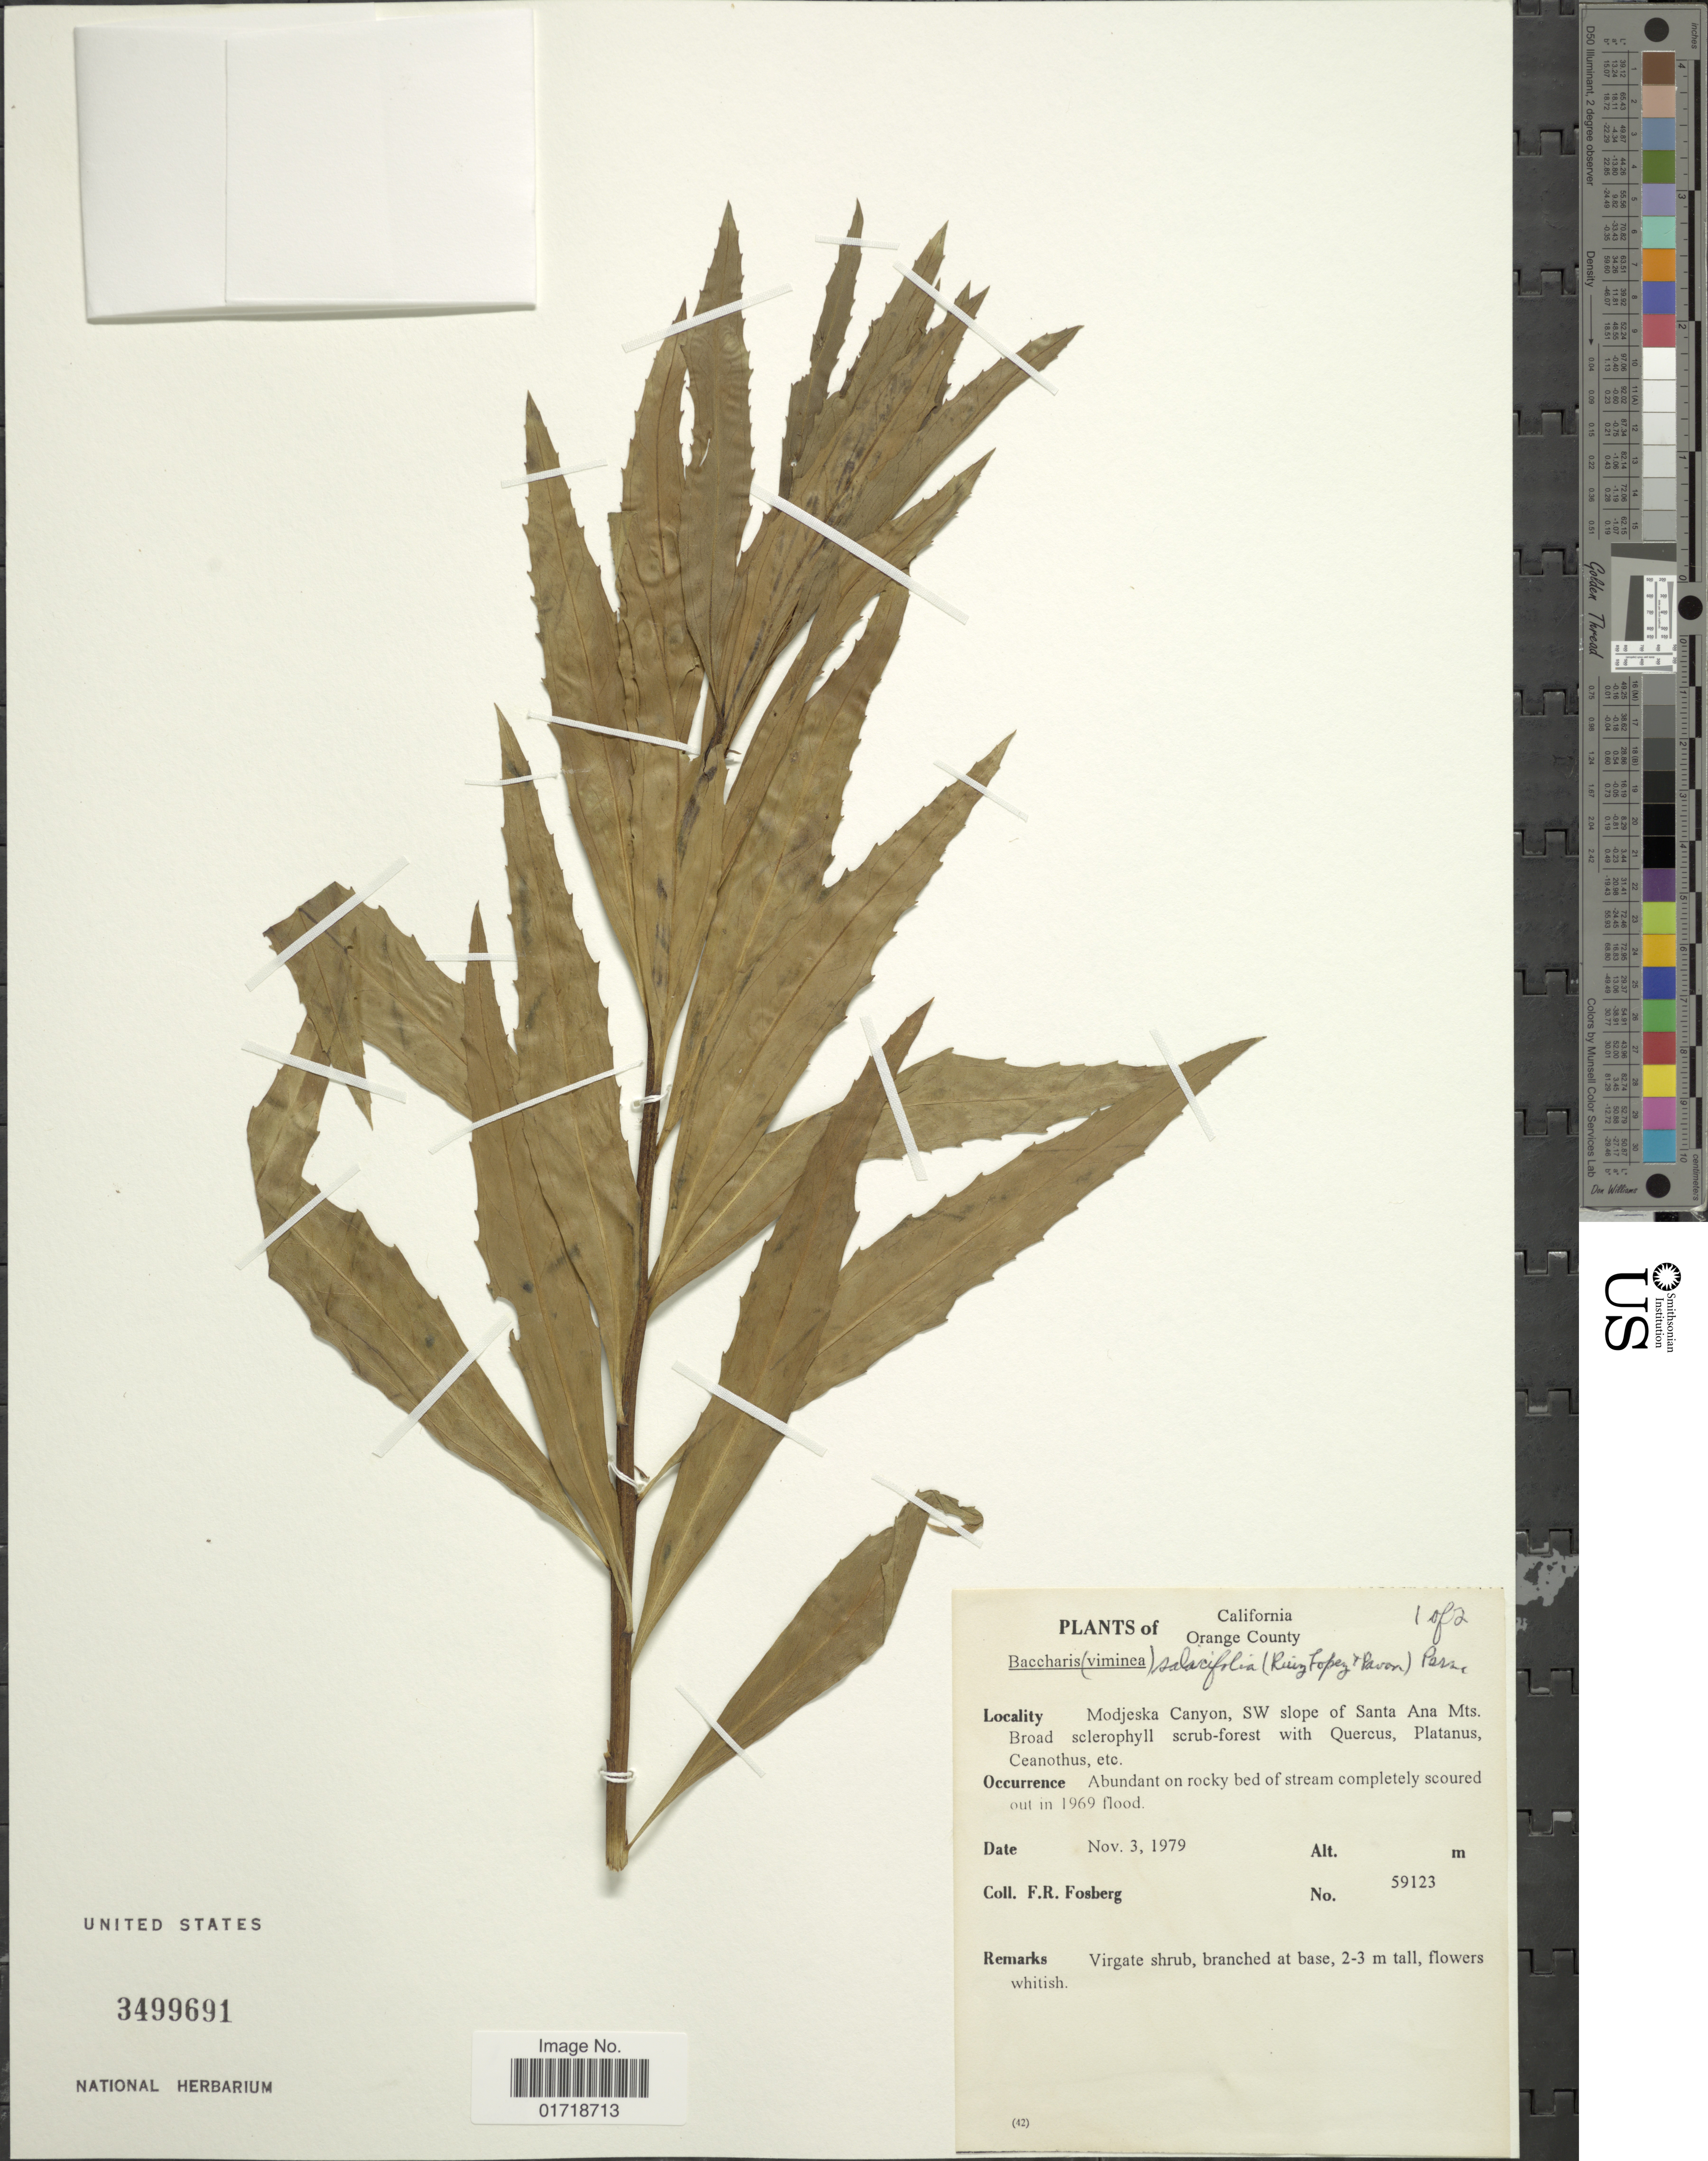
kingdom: Plantae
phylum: Tracheophyta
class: Magnoliopsida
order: Asterales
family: Asteraceae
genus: Baccharis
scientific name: Baccharis glutinosa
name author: Pers.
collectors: F. R. Fosberg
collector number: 59123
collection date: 1979-11-03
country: United States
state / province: California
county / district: Orange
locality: Orange County, Modjeska Canyon, SW slope of Santa Ana Mts, Abundant on rocky bed of stream completly scoured out in 1969 flood.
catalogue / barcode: US 3499691